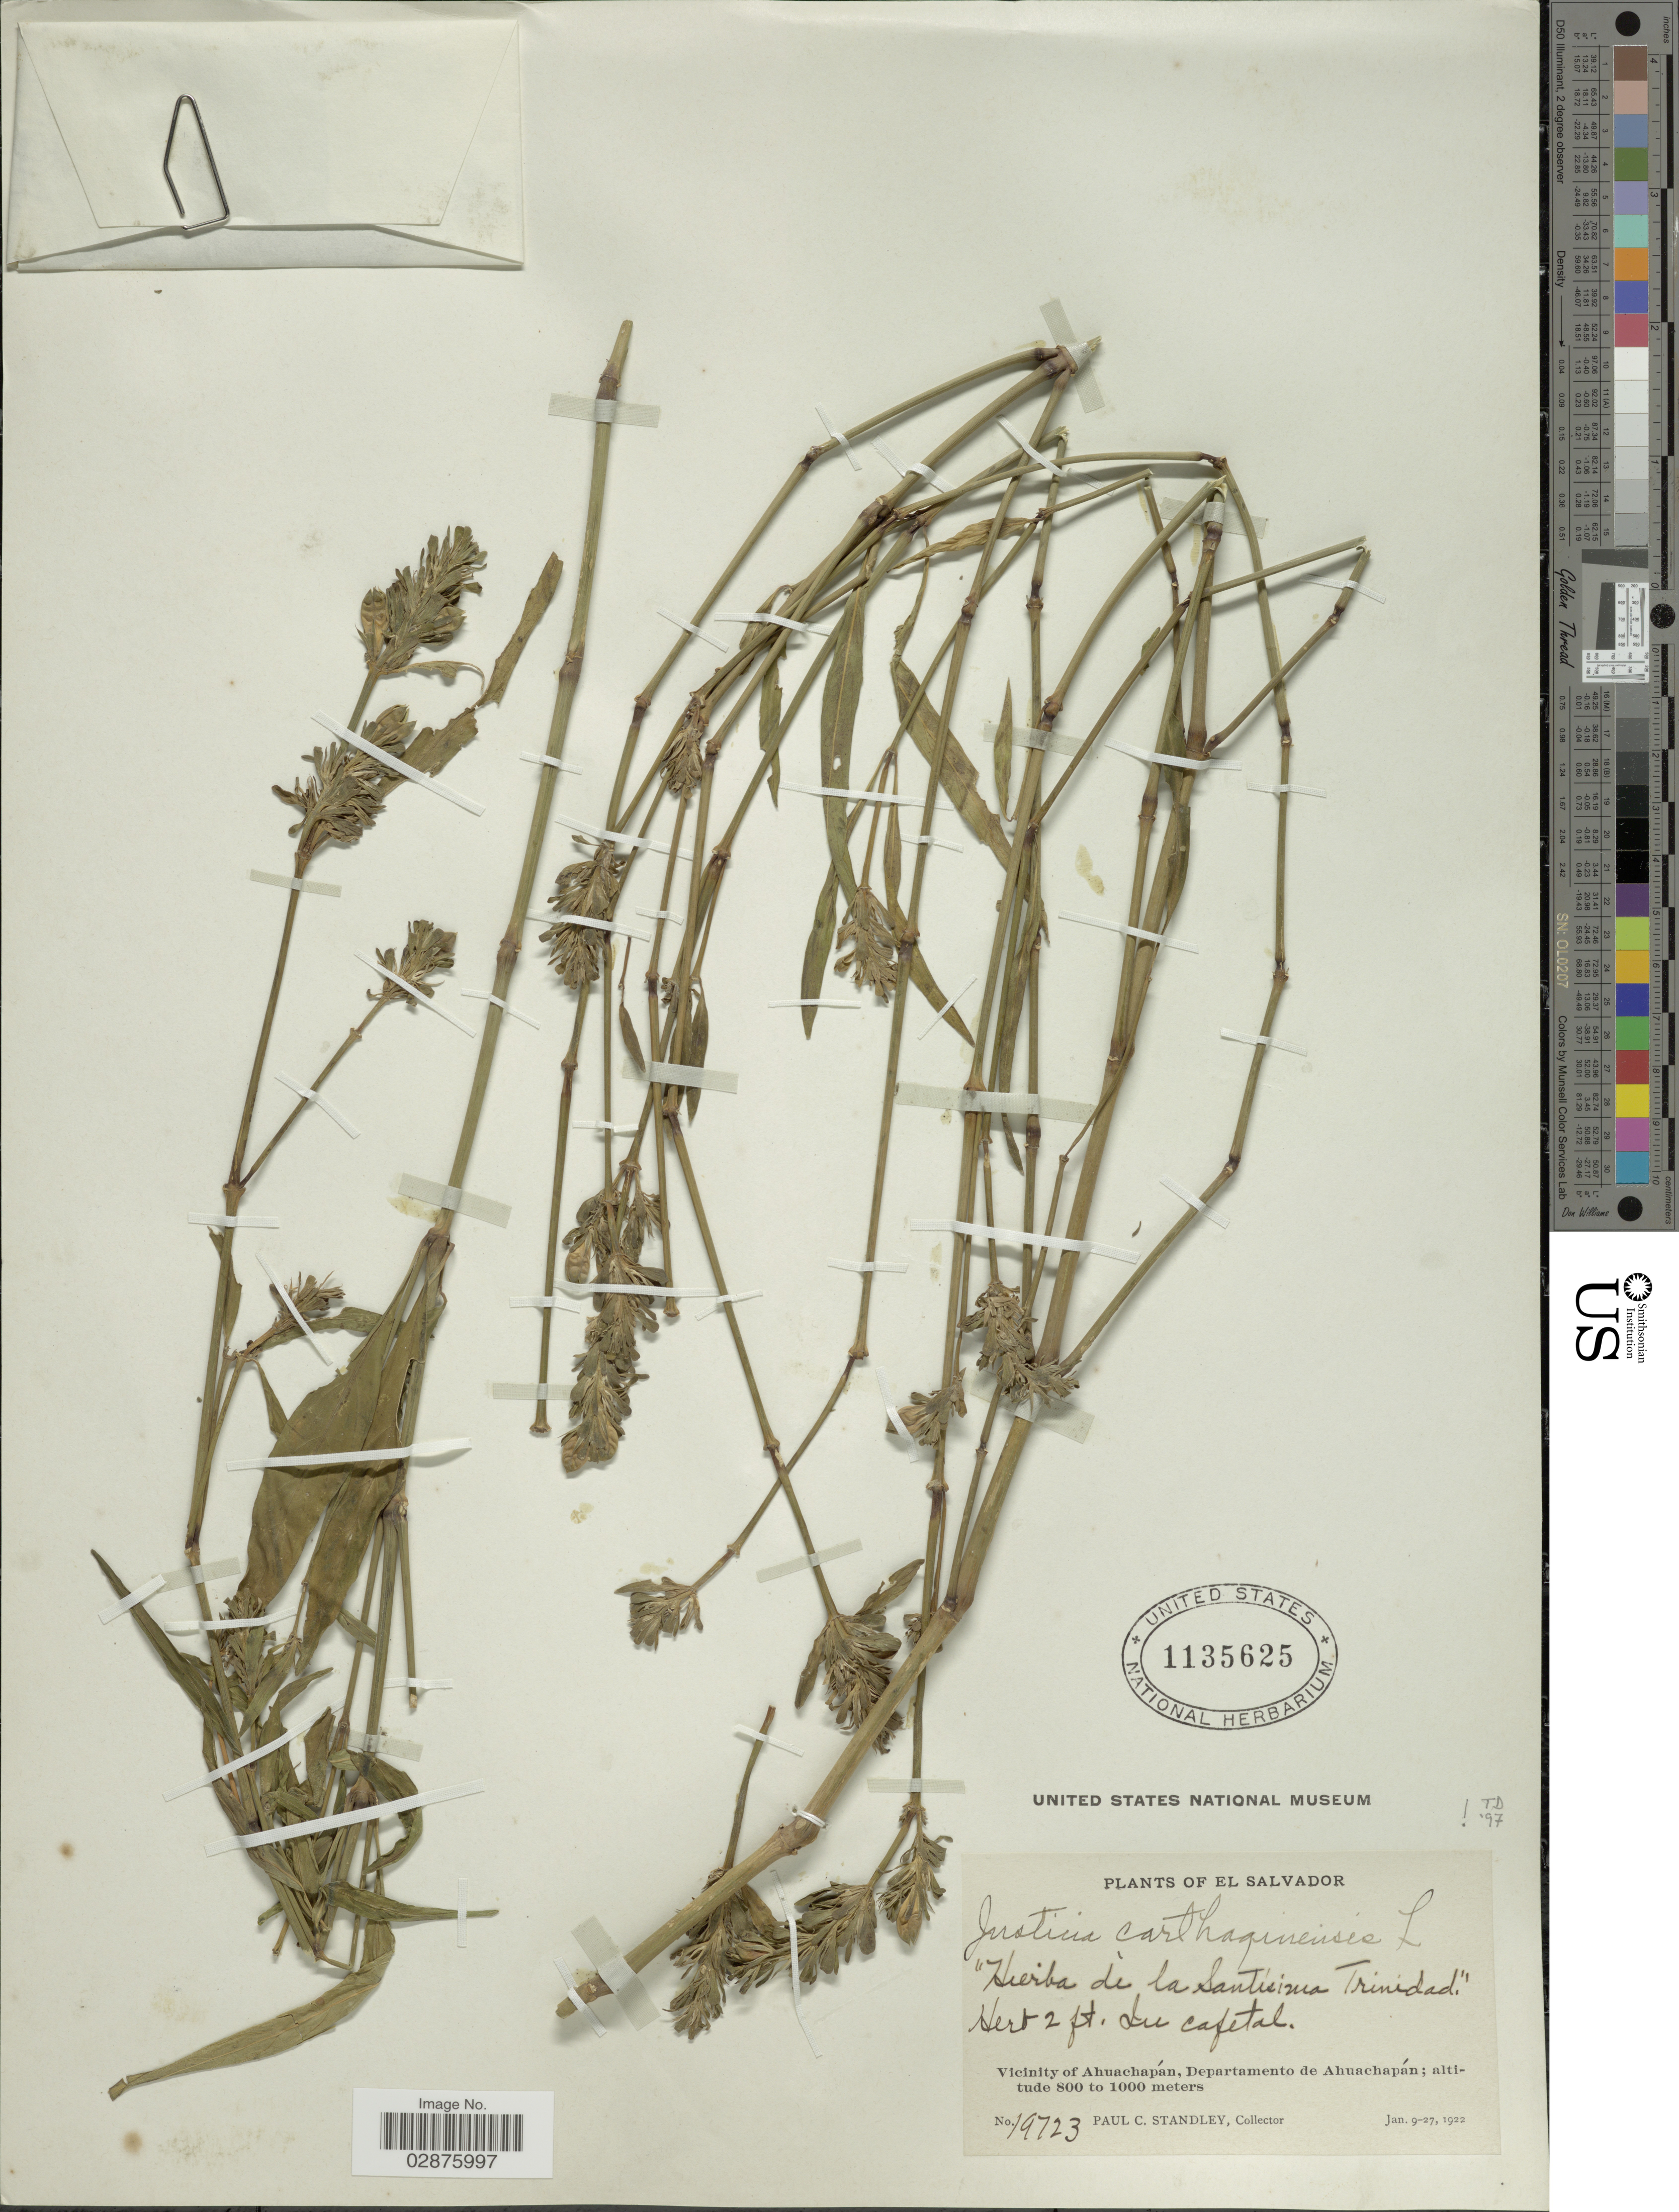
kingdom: Plantae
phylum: Tracheophyta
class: Magnoliopsida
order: Lamiales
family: Acanthaceae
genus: Justicia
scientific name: Justicia carthaginensis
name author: Jacq.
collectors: P. C. Standley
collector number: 19723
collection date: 1922-01-09/1922-01-27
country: El Salvador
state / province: Ahuachapan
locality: Vicinity of Ahuachapán, Departamento de Ahuachapán.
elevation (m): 800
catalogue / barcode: US 1135625